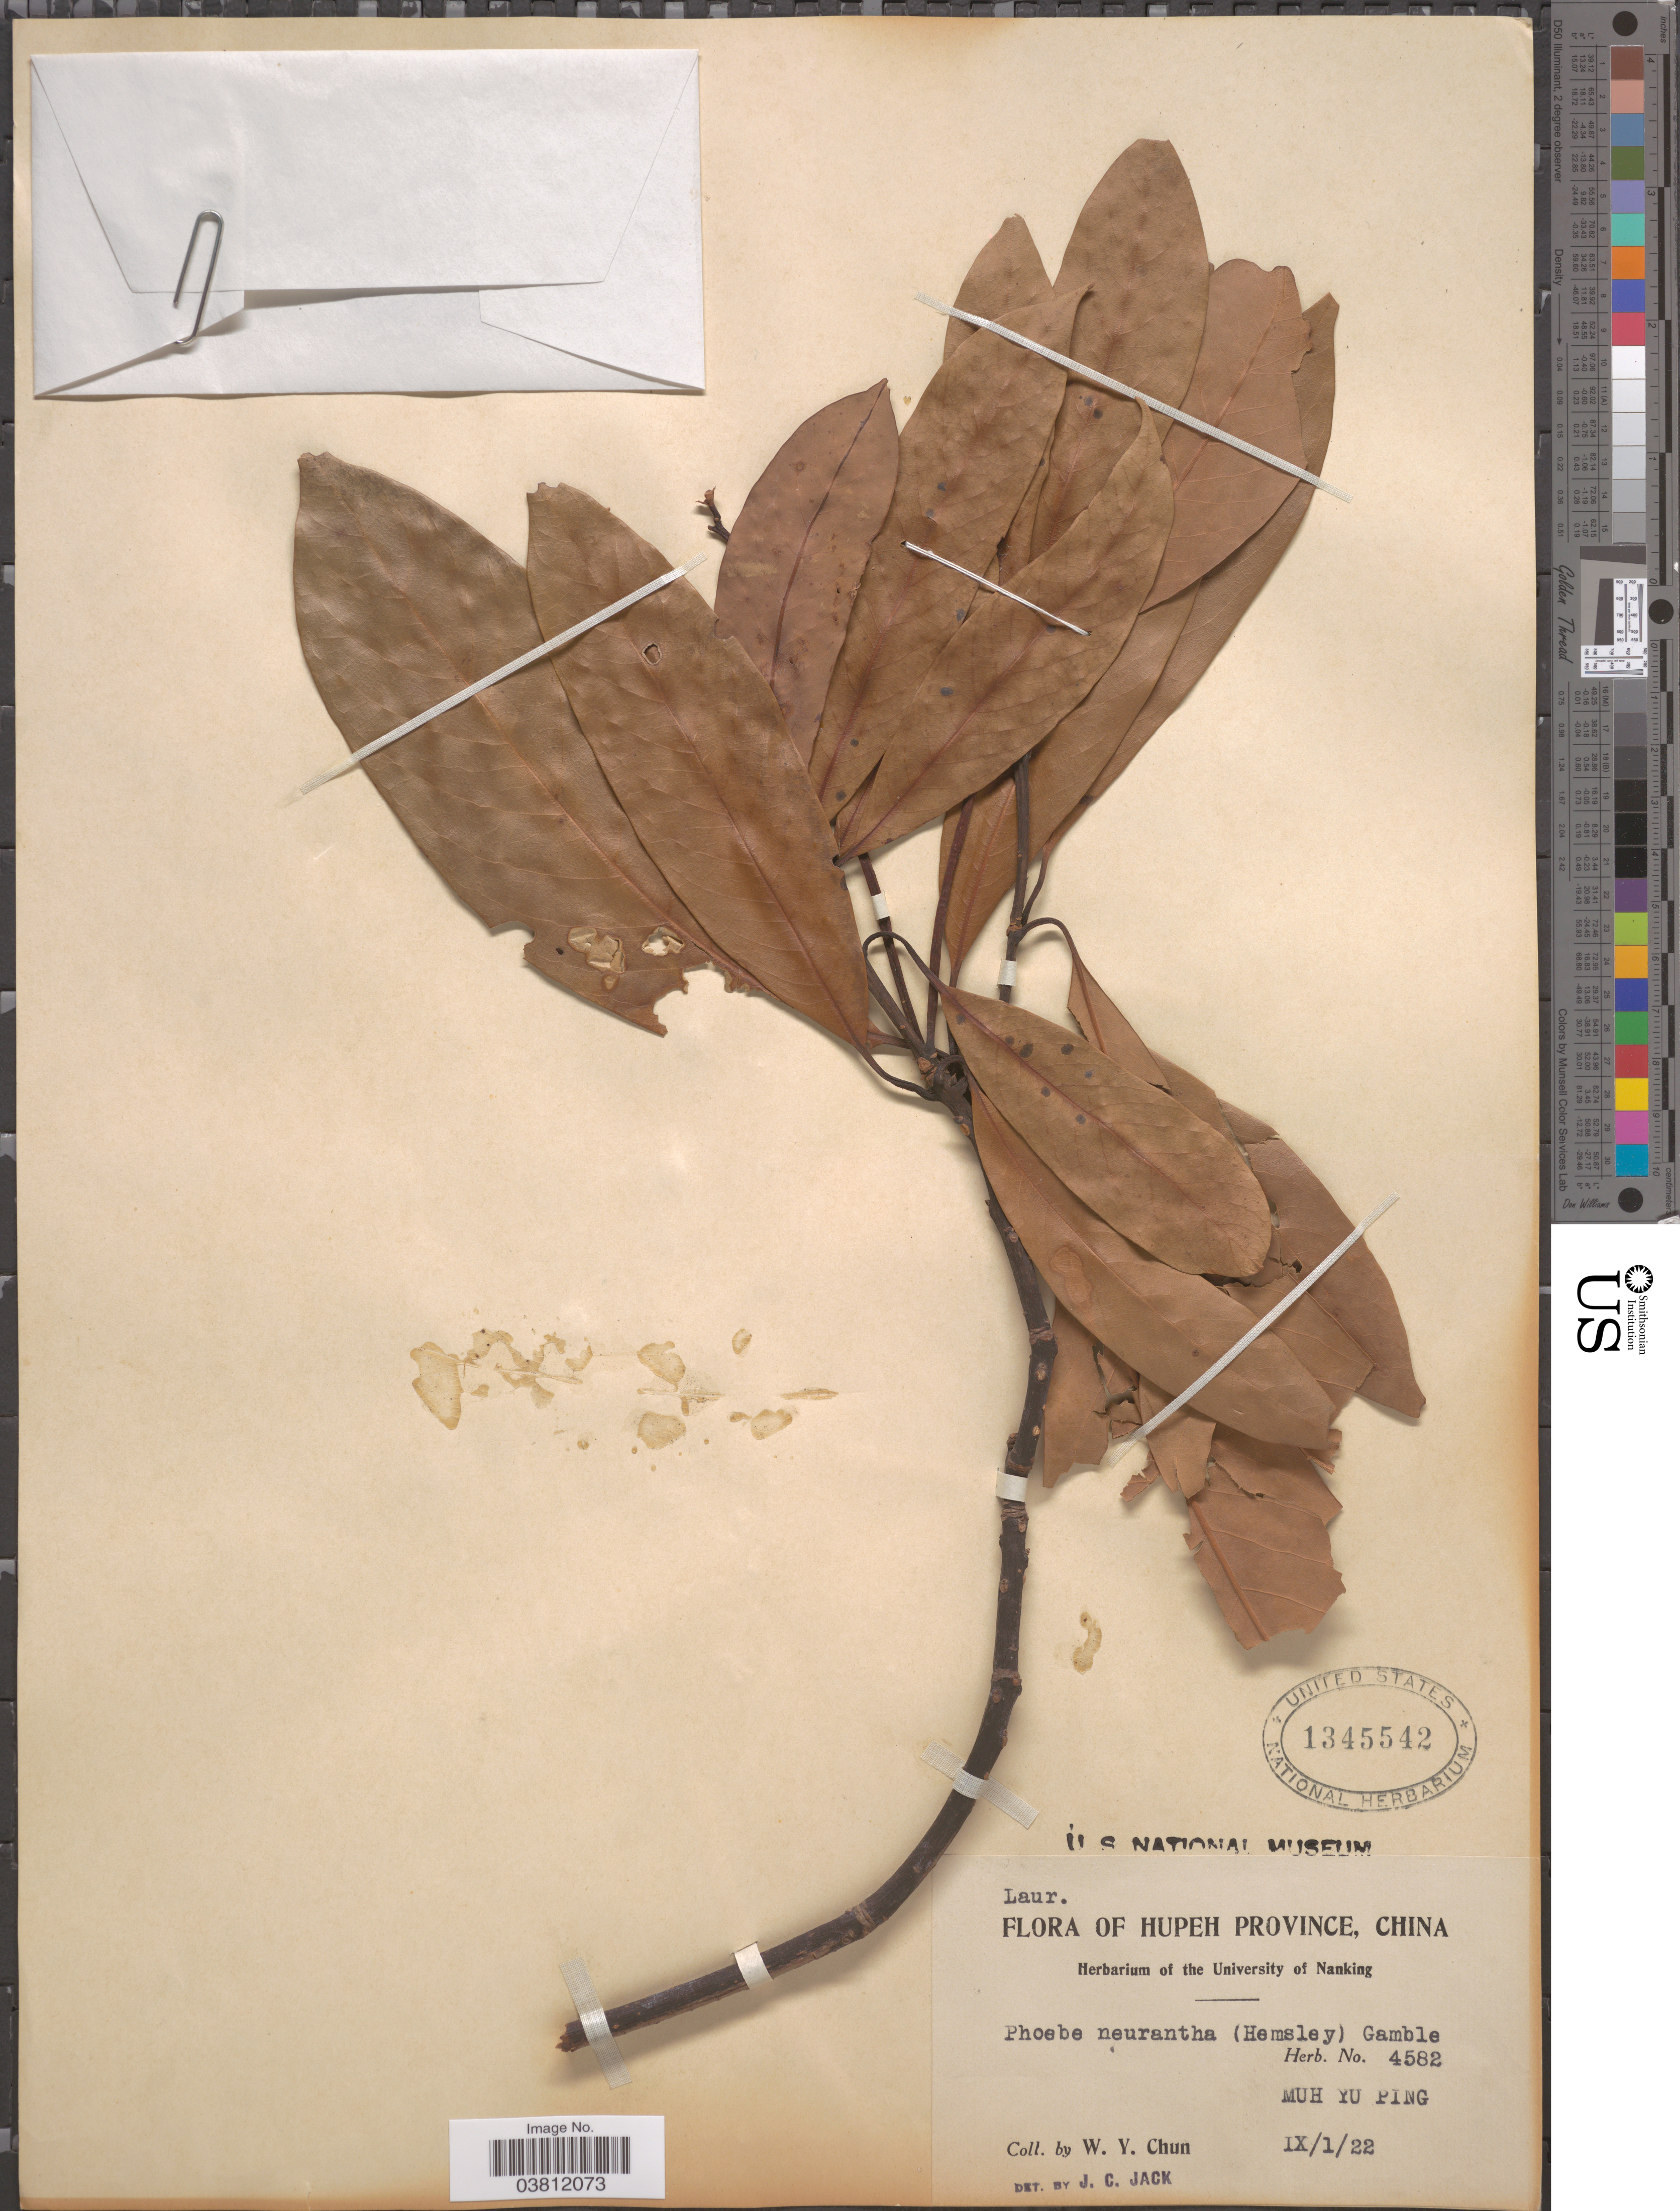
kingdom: Plantae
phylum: Tracheophyta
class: Magnoliopsida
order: Laurales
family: Lauraceae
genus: Phoebe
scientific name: Phoebe neurantha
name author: Gamble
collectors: W. Y. Chun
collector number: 4582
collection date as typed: Transcribed d/m/y: 1/9/22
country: China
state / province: Hubei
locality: Hupeh Province. Muh Yu Ping.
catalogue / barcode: US 1345542